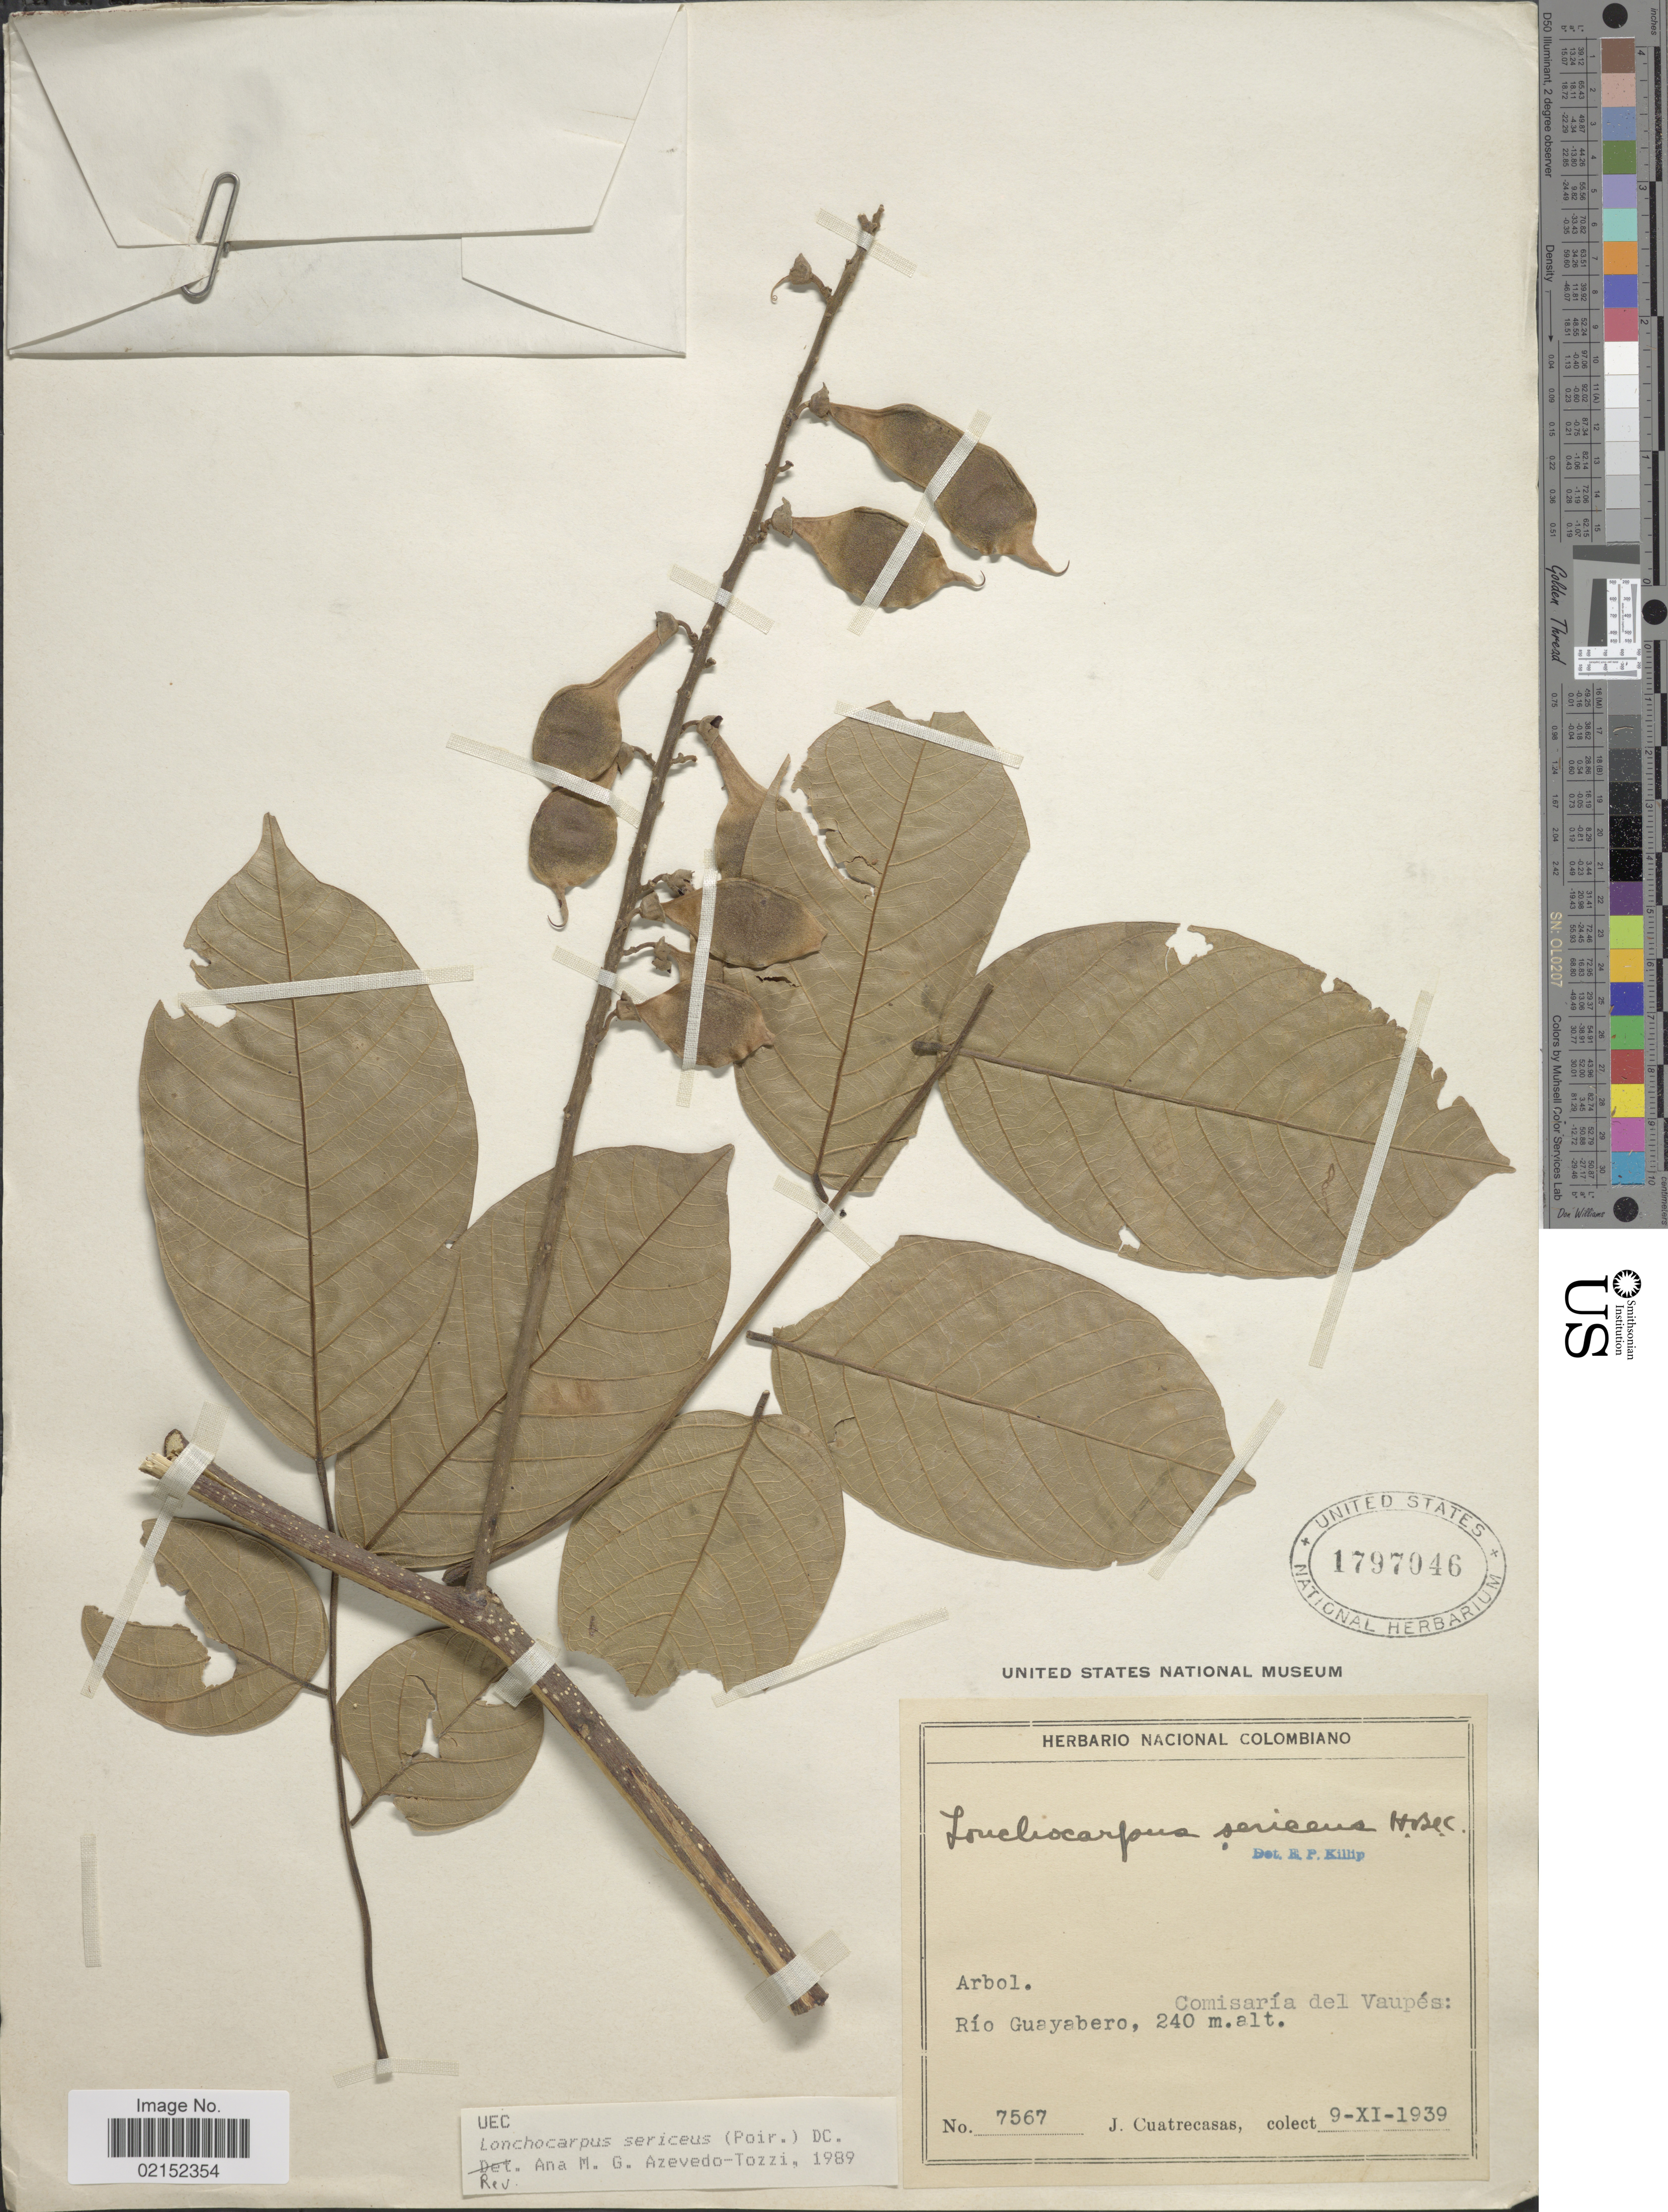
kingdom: Plantae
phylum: Tracheophyta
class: Magnoliopsida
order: Fabales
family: Fabaceae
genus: Lonchocarpus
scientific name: Lonchocarpus sericeus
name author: (Poir.) Kunth ex DC.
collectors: J. Cuatrecasas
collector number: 7567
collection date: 1939-11-09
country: Colombia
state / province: Vaupés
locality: Comisaria del Vaupes: Rio Guayabero.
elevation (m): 240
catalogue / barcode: US 1797046